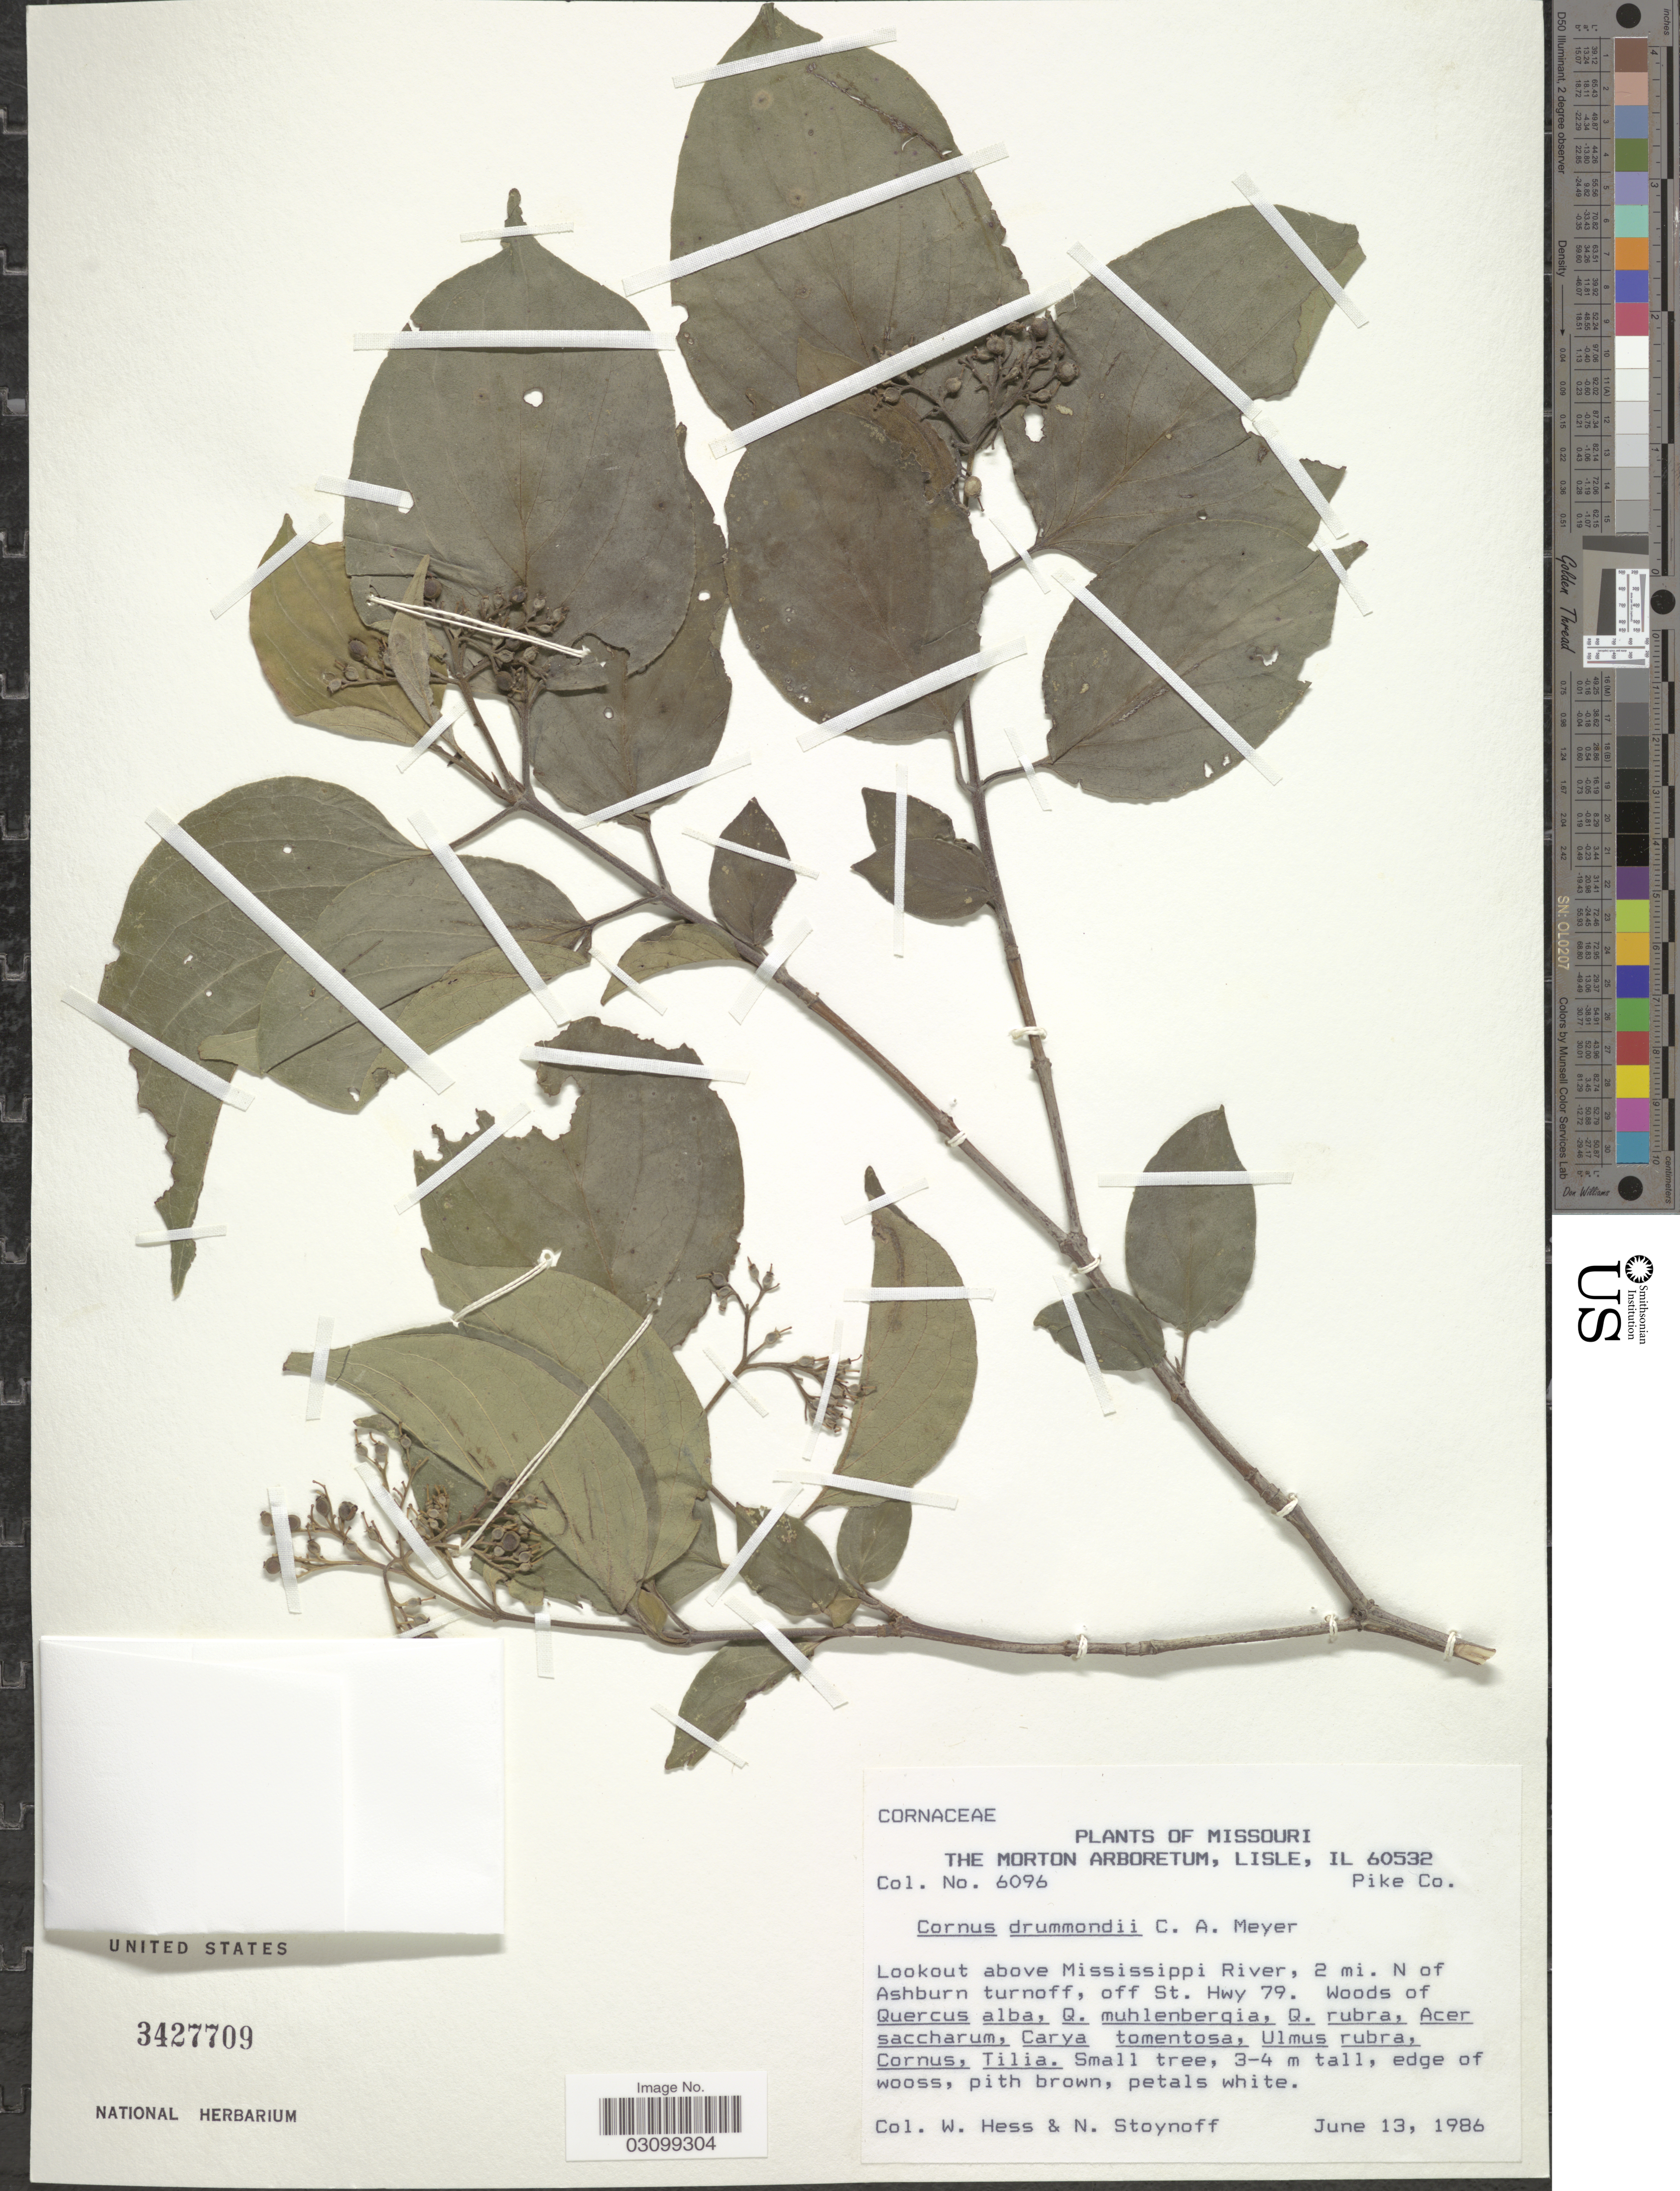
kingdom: Plantae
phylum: Tracheophyta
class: Magnoliopsida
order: Cornales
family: Cornaceae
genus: Cornus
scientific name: Cornus drummondii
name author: C.A. Mey.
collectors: W. Hess & N. Stoynoff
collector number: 6096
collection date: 1986-06-13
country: United States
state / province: Missouri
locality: Pike Co. Lookout above Mississippi River, 2 mi. N of Ashburn turnoff, off St. Hwy 79.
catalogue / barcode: US 3427709